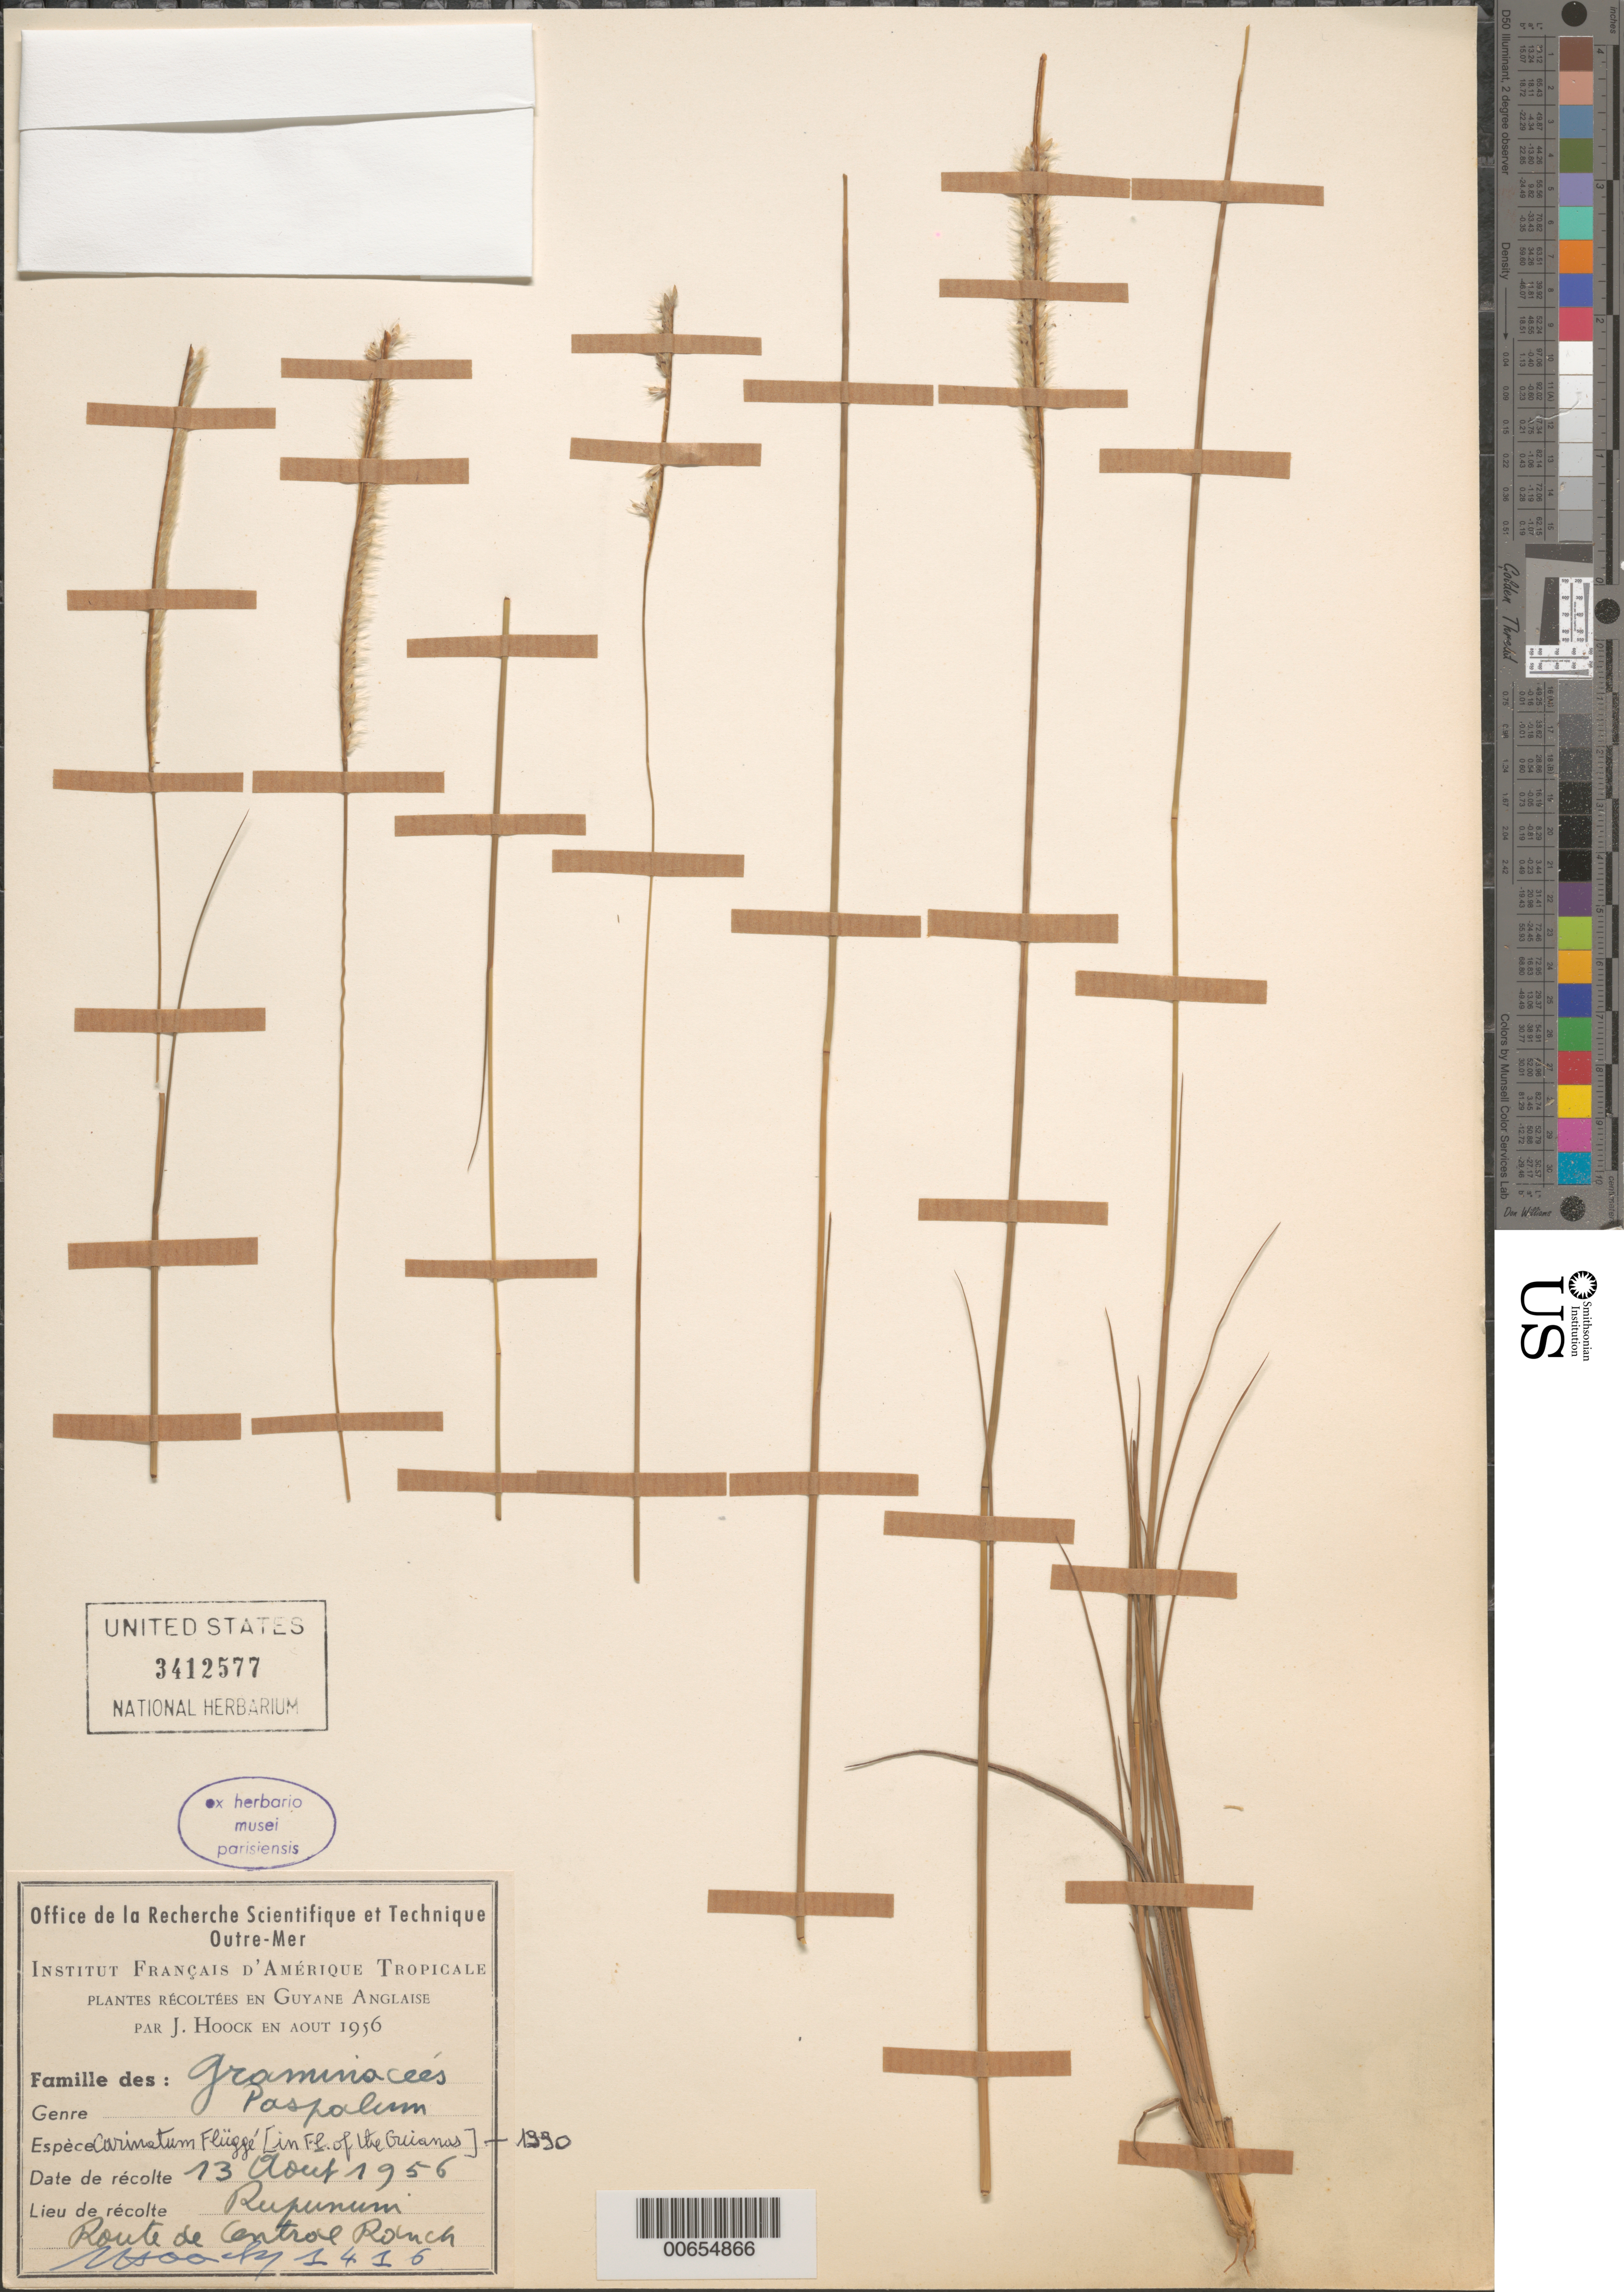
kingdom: Plantae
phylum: Tracheophyta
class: Liliopsida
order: Poales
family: Poaceae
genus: Paspalum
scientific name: Paspalum carinatum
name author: Humb. & Bonpl. ex Flüggé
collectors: J. Hoock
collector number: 1416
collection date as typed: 13-Aug-56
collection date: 1956-08-13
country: Guyana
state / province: U. Takutu-U. Essequibo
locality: Rupununi, Route de Central Ranch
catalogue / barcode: US 3412577